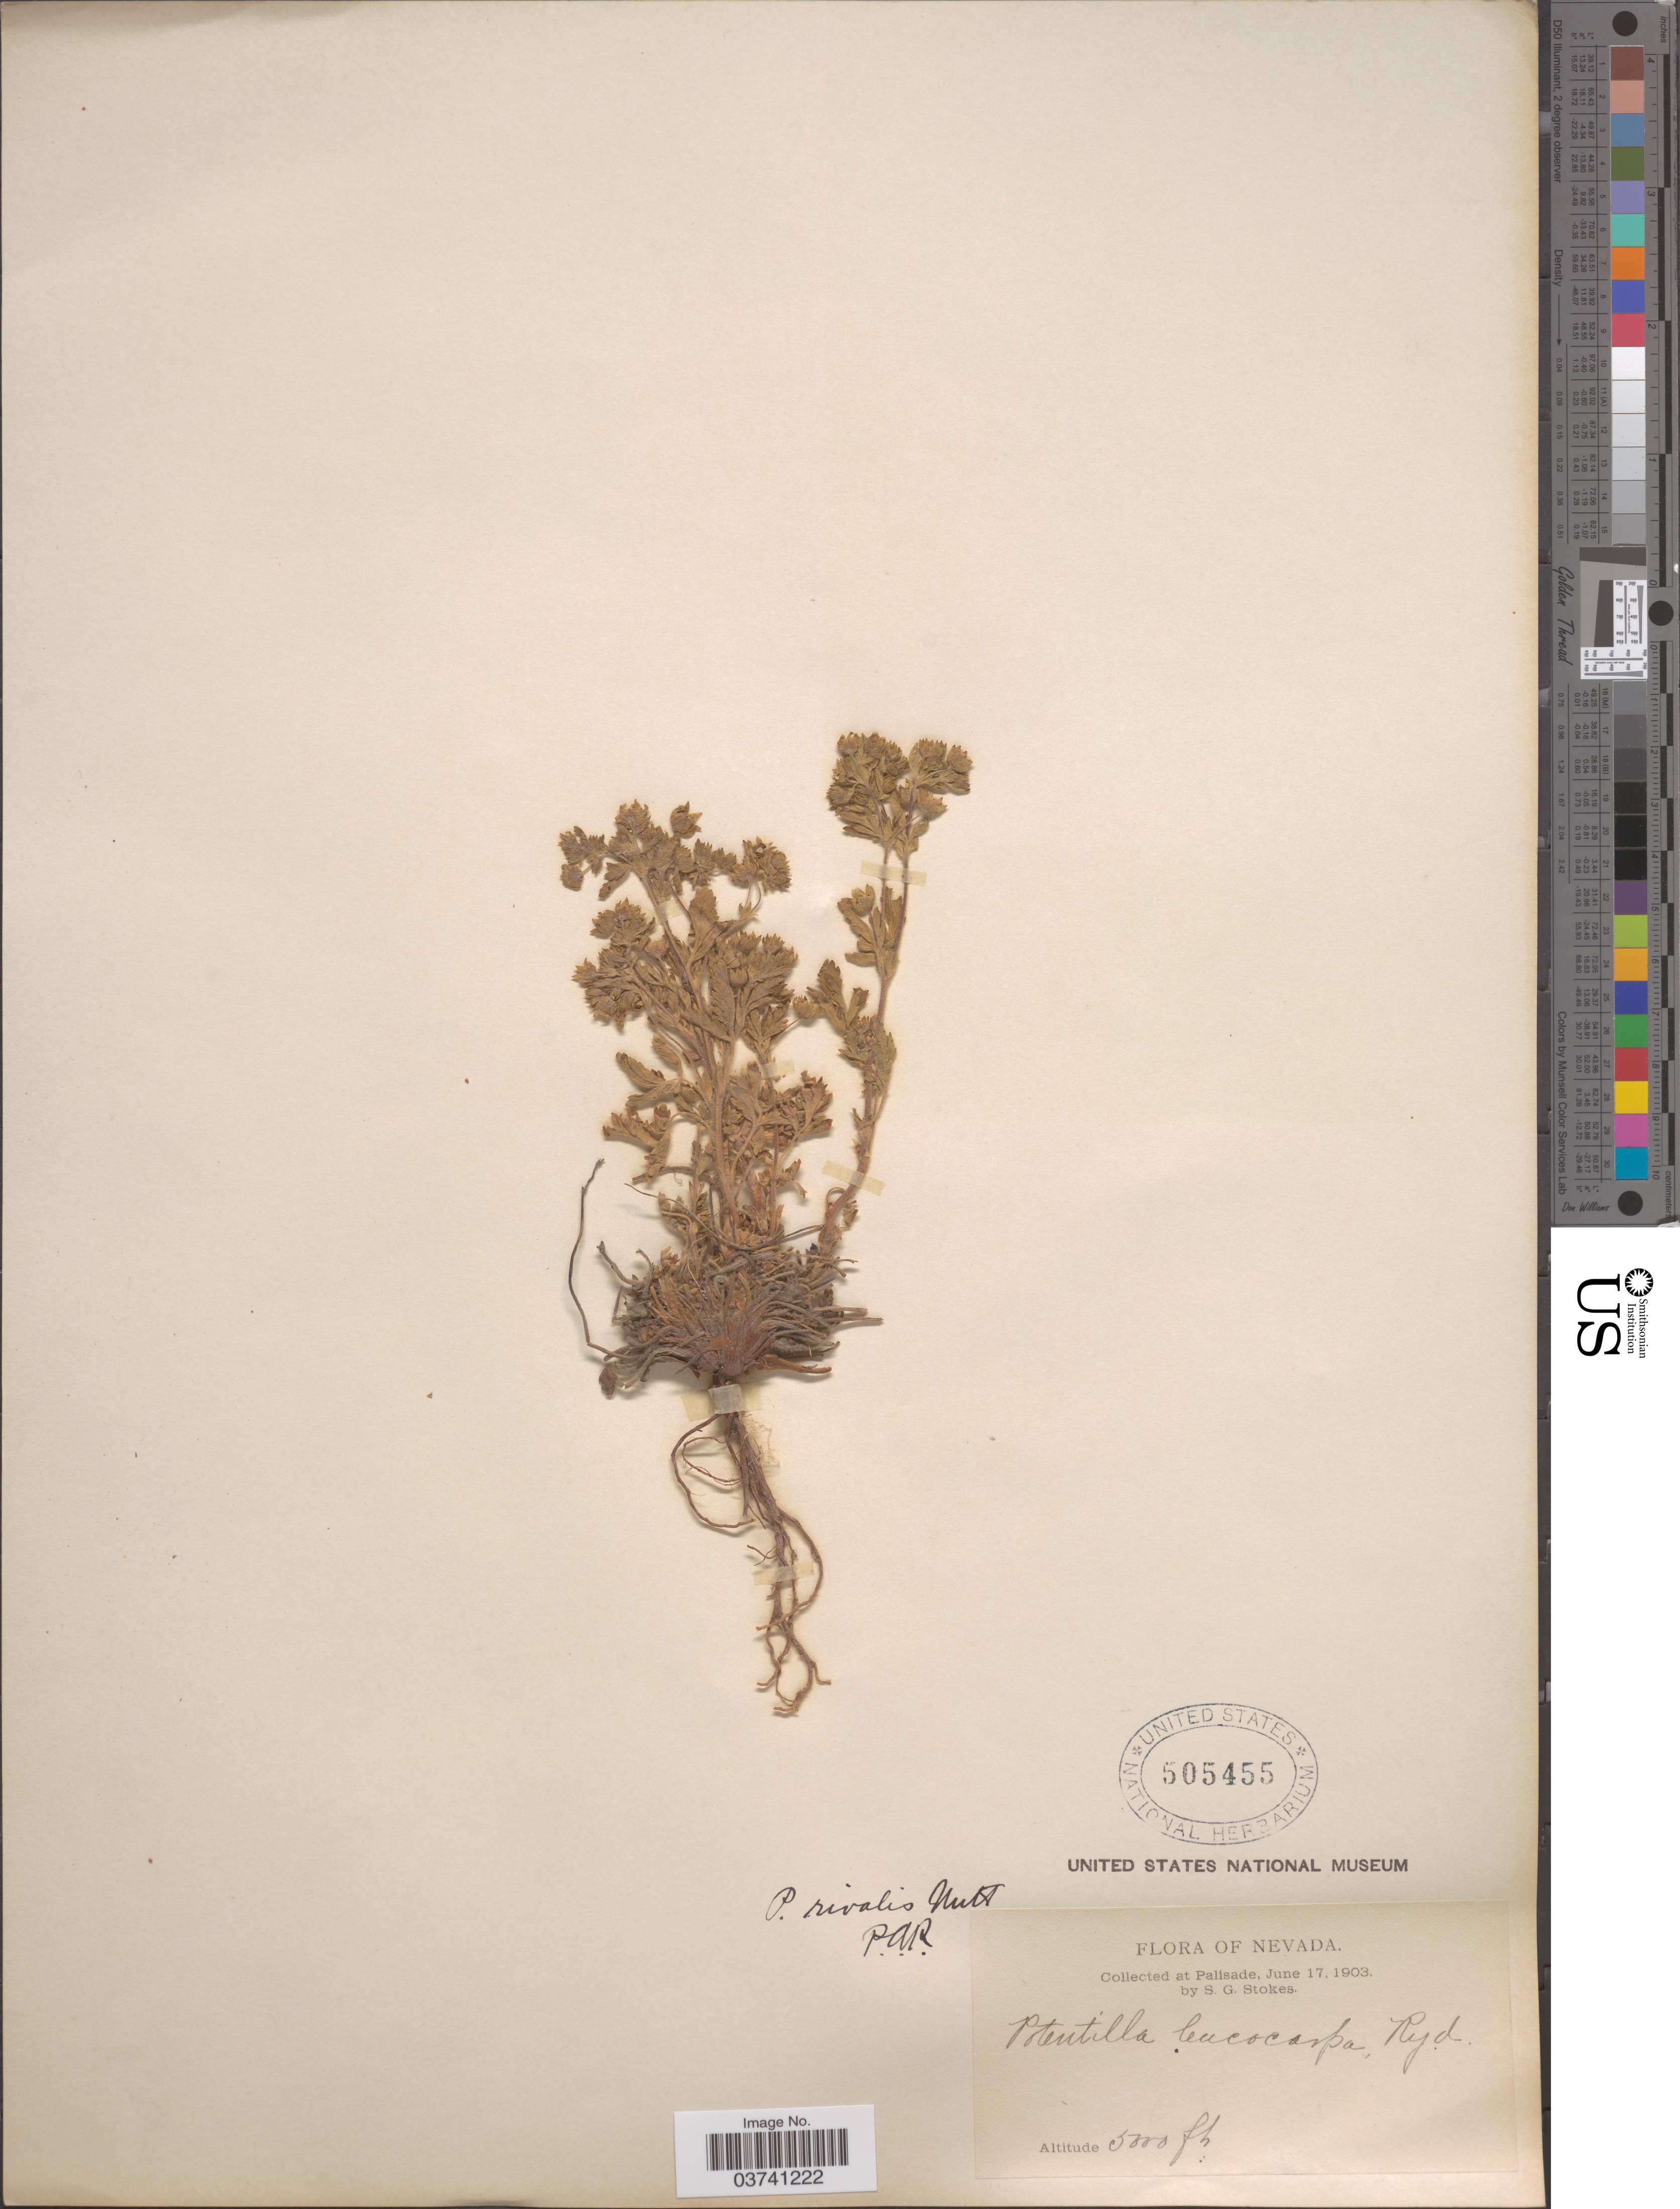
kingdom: Plantae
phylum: Tracheophyta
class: Magnoliopsida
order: Rosales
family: Rosaceae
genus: Potentilla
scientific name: Potentilla rivalis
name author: Nutt.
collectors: S. G. Stokes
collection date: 1903-06-17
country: United States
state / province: Nevada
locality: Palisade.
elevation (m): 1524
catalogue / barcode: US 505455